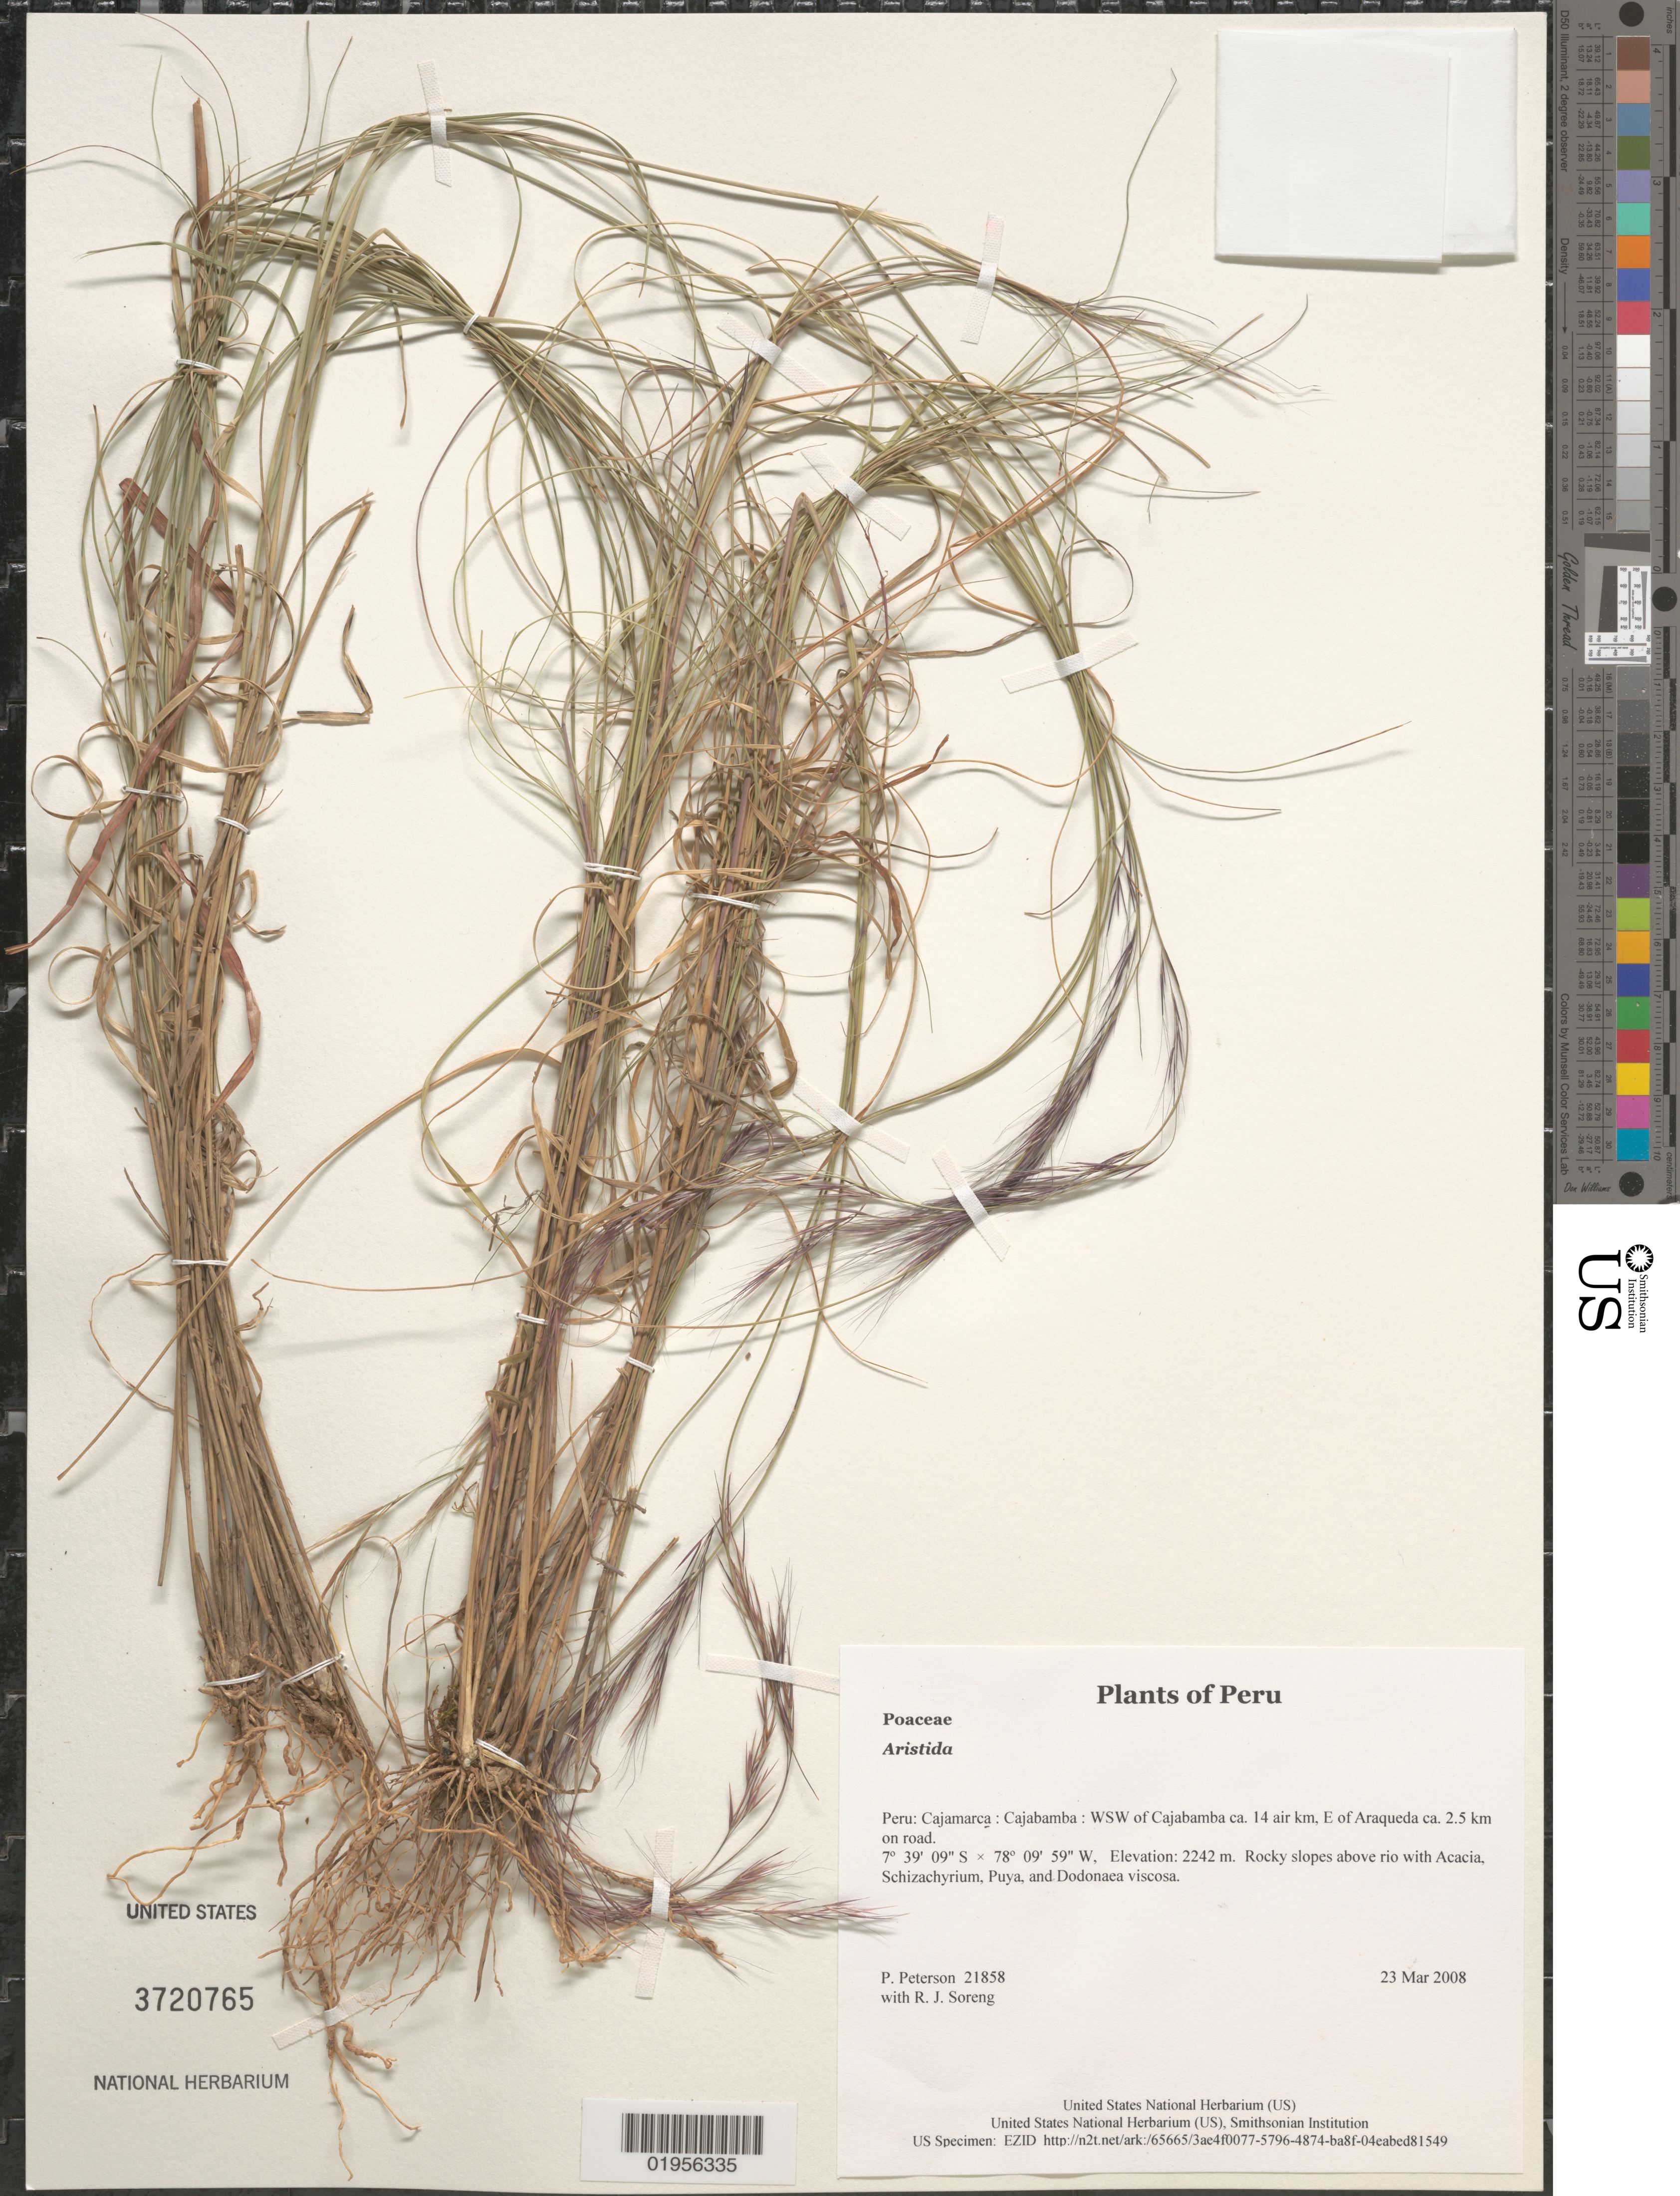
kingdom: Plantae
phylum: Tracheophyta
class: Liliopsida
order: Poales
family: Poaceae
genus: Aristida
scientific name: Aristida sp.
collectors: P. M. Peterson & R. J. Soreng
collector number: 21858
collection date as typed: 23 Mar 2008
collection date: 2008-03-23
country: Peru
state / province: Cajamarca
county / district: Cajabamba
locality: WSW of Cajabamba ca. 14 air km, E of Araqueda ca. 2.5 km on road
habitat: Rocky slopes above rio with Acacia, Schizachyrium, Puya, and Dodonaea viscosa.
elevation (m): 2242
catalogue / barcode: US 3720765